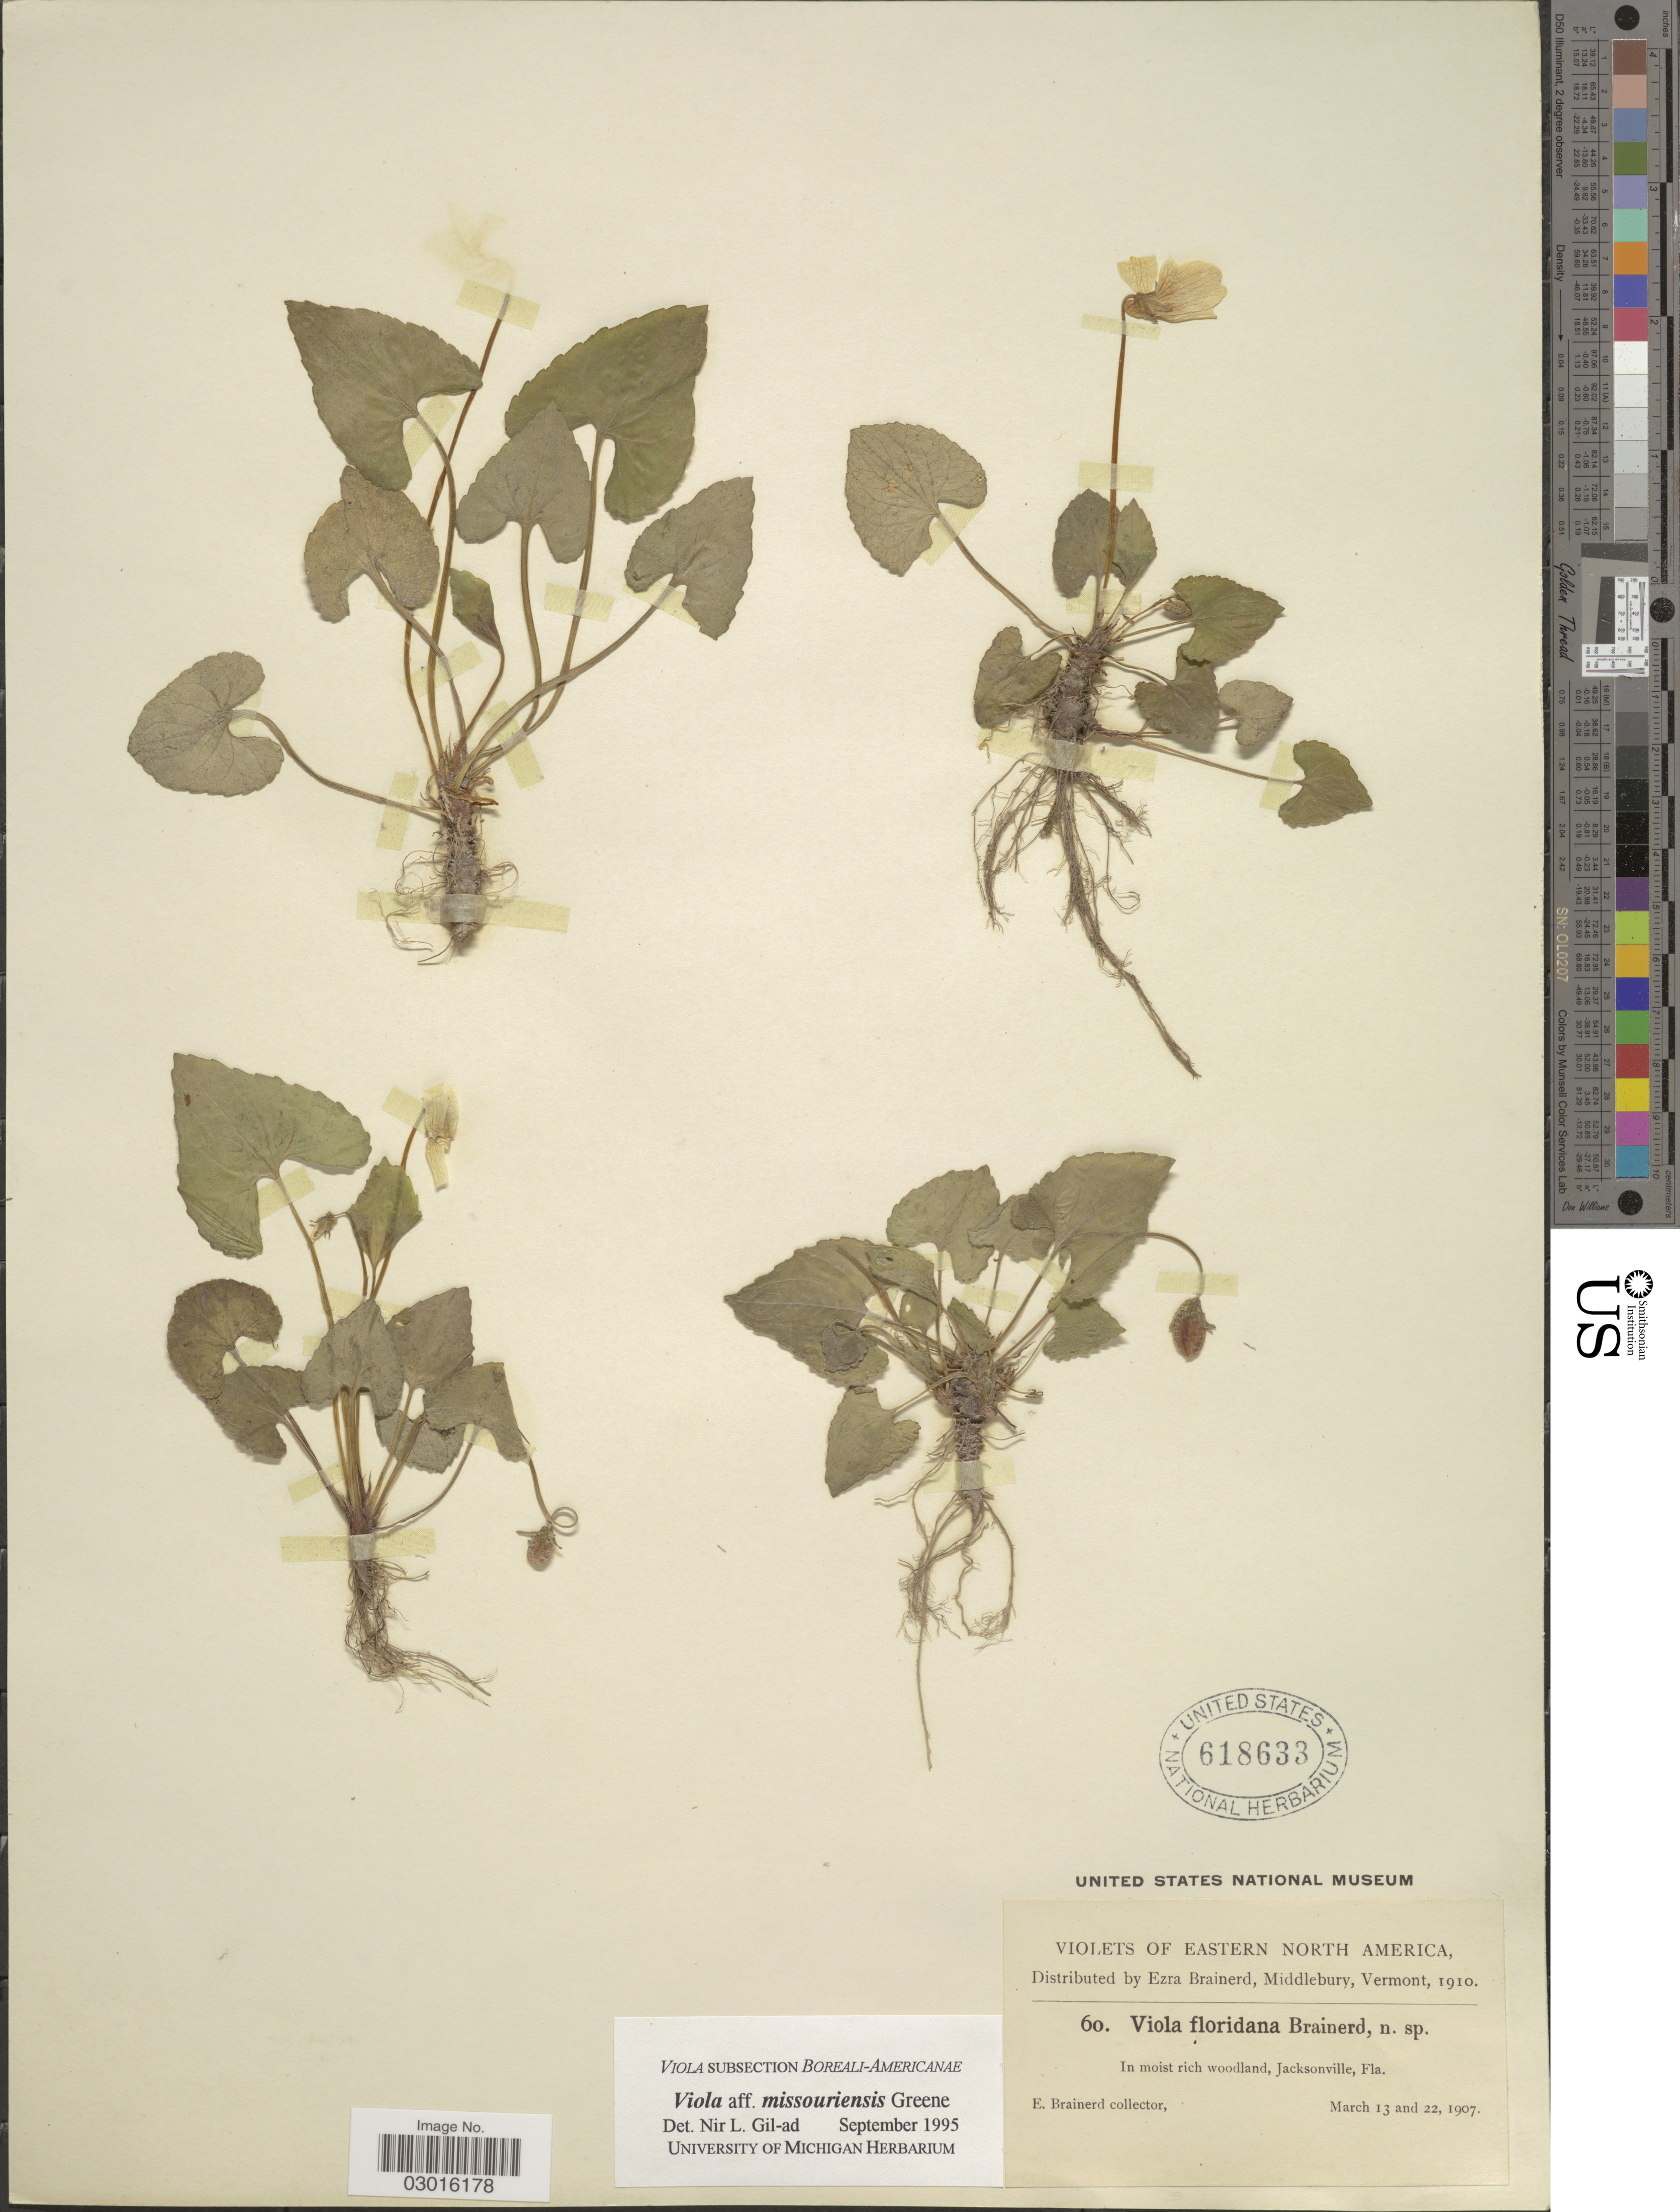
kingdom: Plantae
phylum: Tracheophyta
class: Magnoliopsida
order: Malpighiales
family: Violaceae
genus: Viola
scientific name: Viola missouriensis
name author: Greene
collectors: E. Brainerd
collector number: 60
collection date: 1907-03-13/1907-03-22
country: United States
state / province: Florida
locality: Eastern North America, In moist rich woodland, Jacksonville.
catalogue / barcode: US 618633